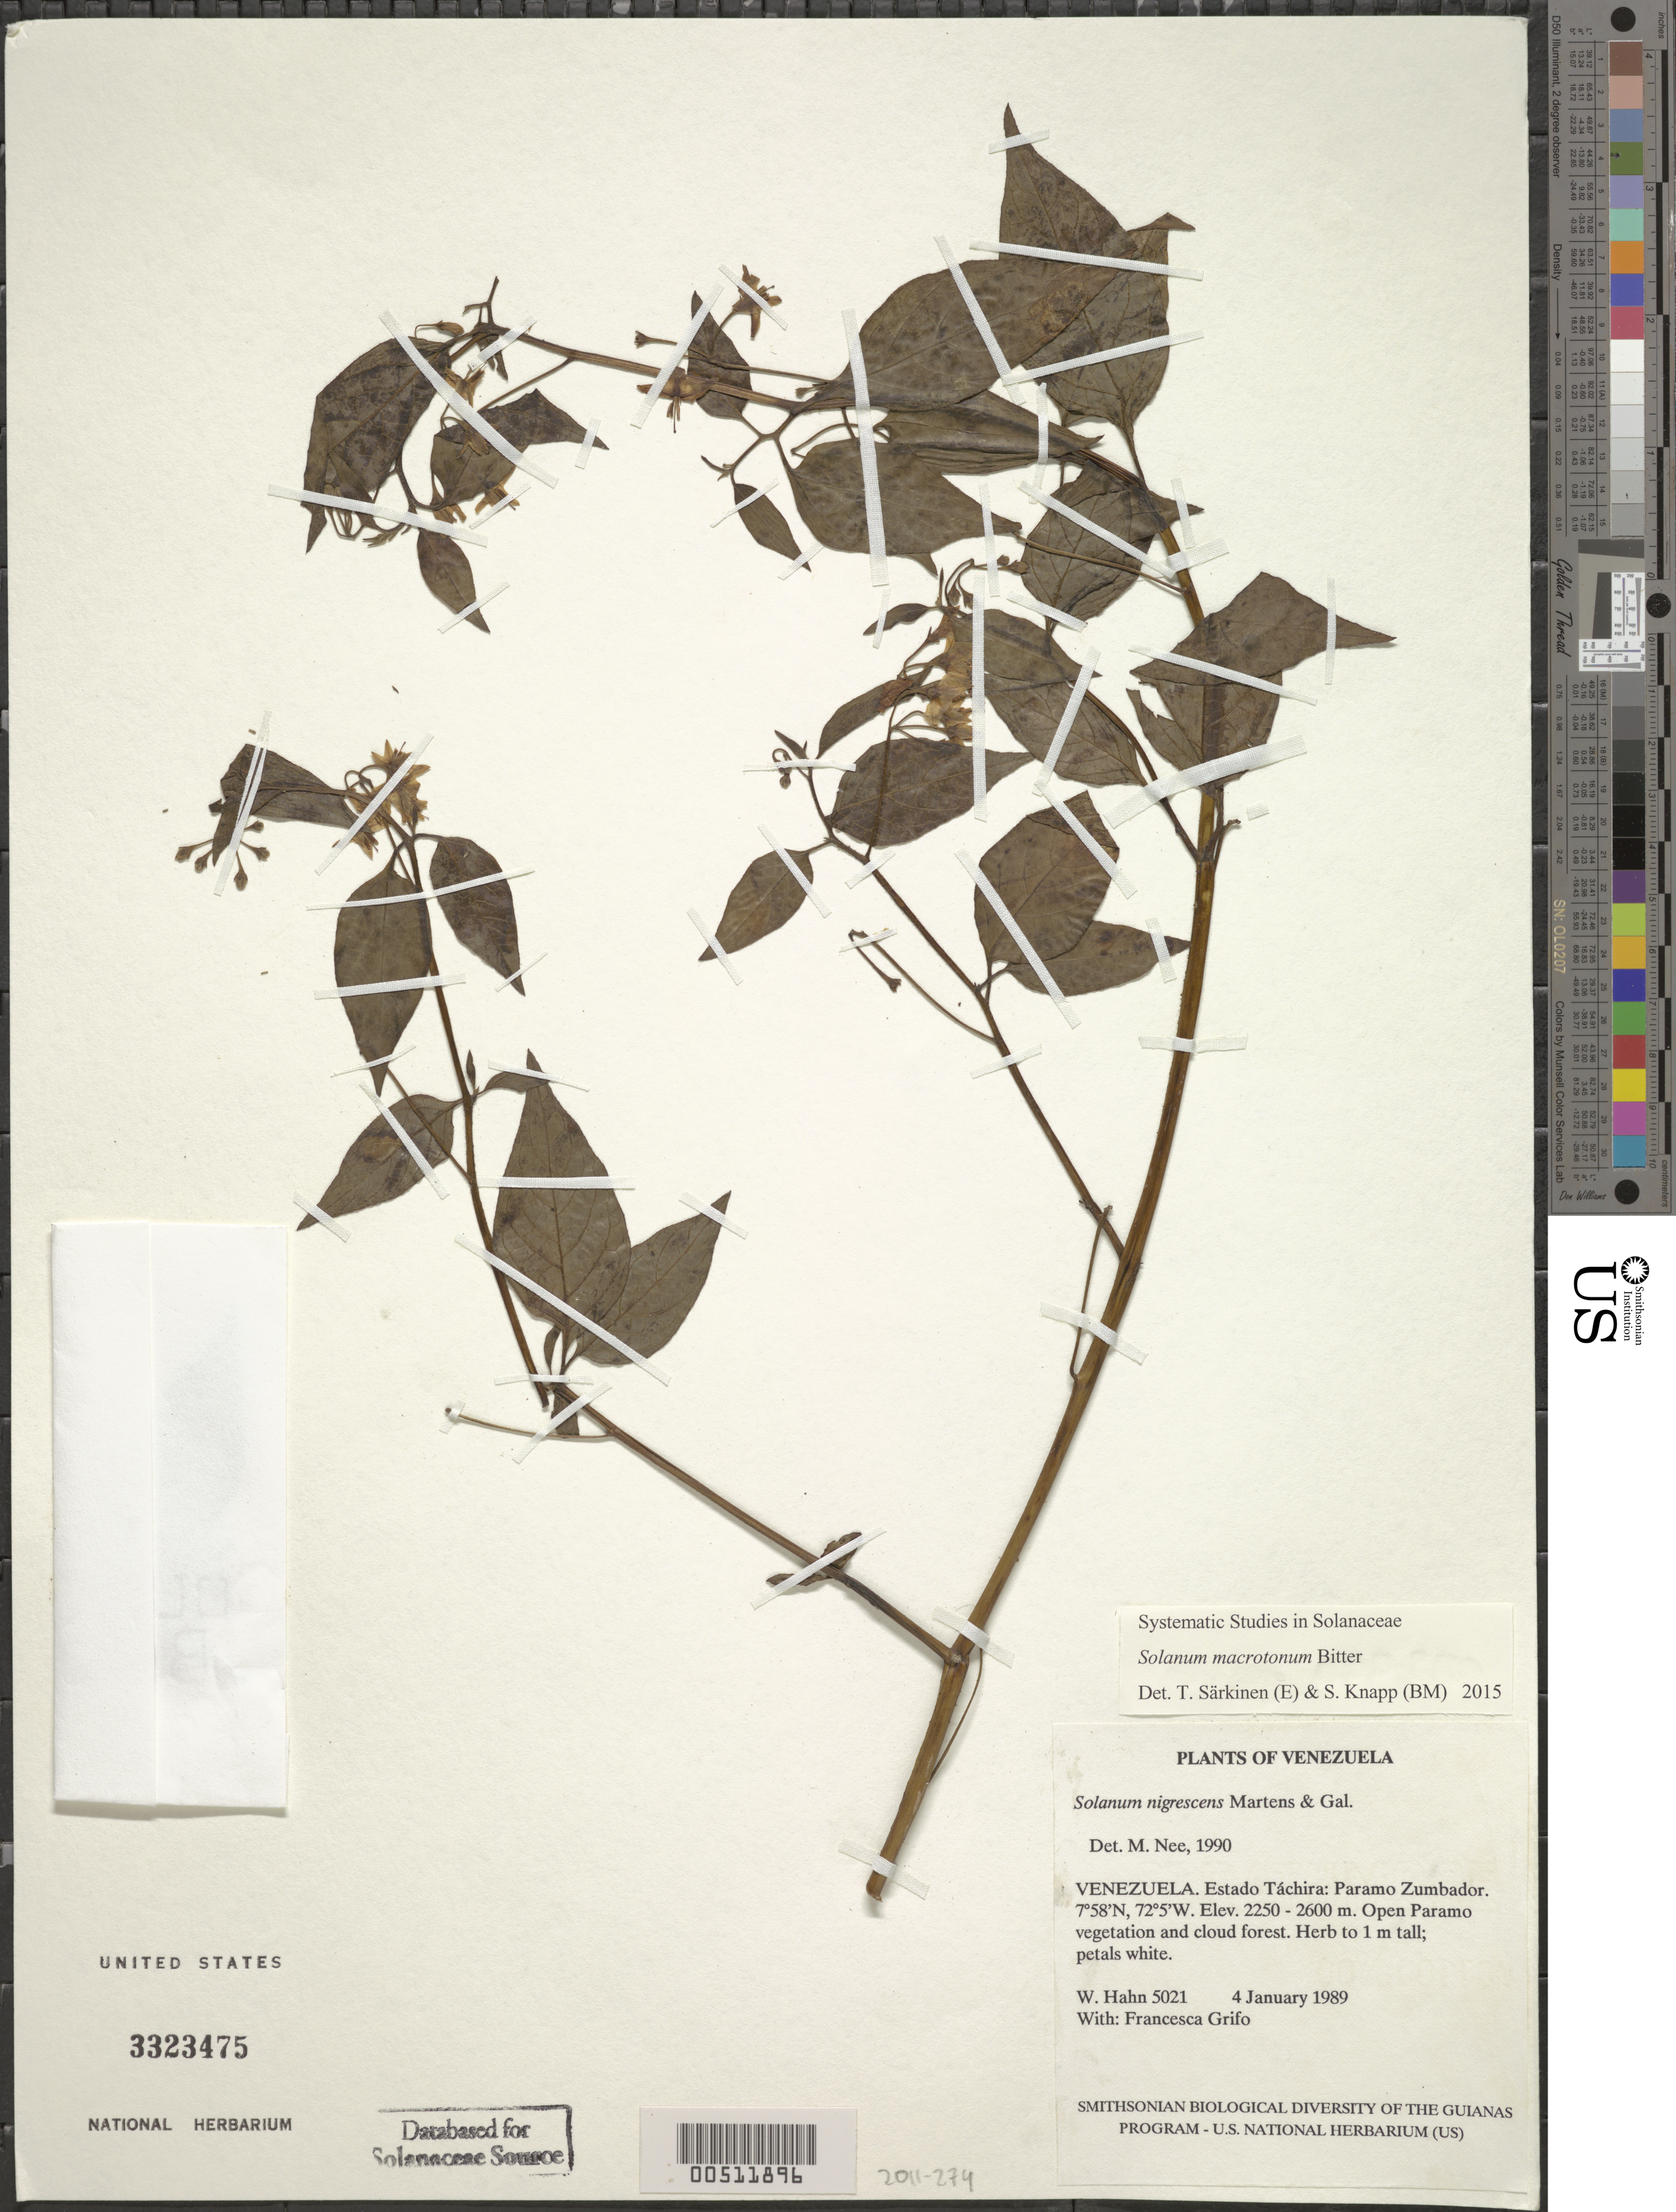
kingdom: Plantae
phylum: Tracheophyta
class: Magnoliopsida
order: Solanales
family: Solanaceae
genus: Solanum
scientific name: Solanum nigrescens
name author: M. Martens & Galeotti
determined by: Nee, Michael H.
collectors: W. Hahn & F. Grifo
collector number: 5021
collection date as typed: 4 January 1989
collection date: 1989-01-04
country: Venezuela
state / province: Táchira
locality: Paramo Zumbador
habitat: Open Paramo vegetation and cloud forest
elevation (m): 2250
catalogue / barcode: US 3323475